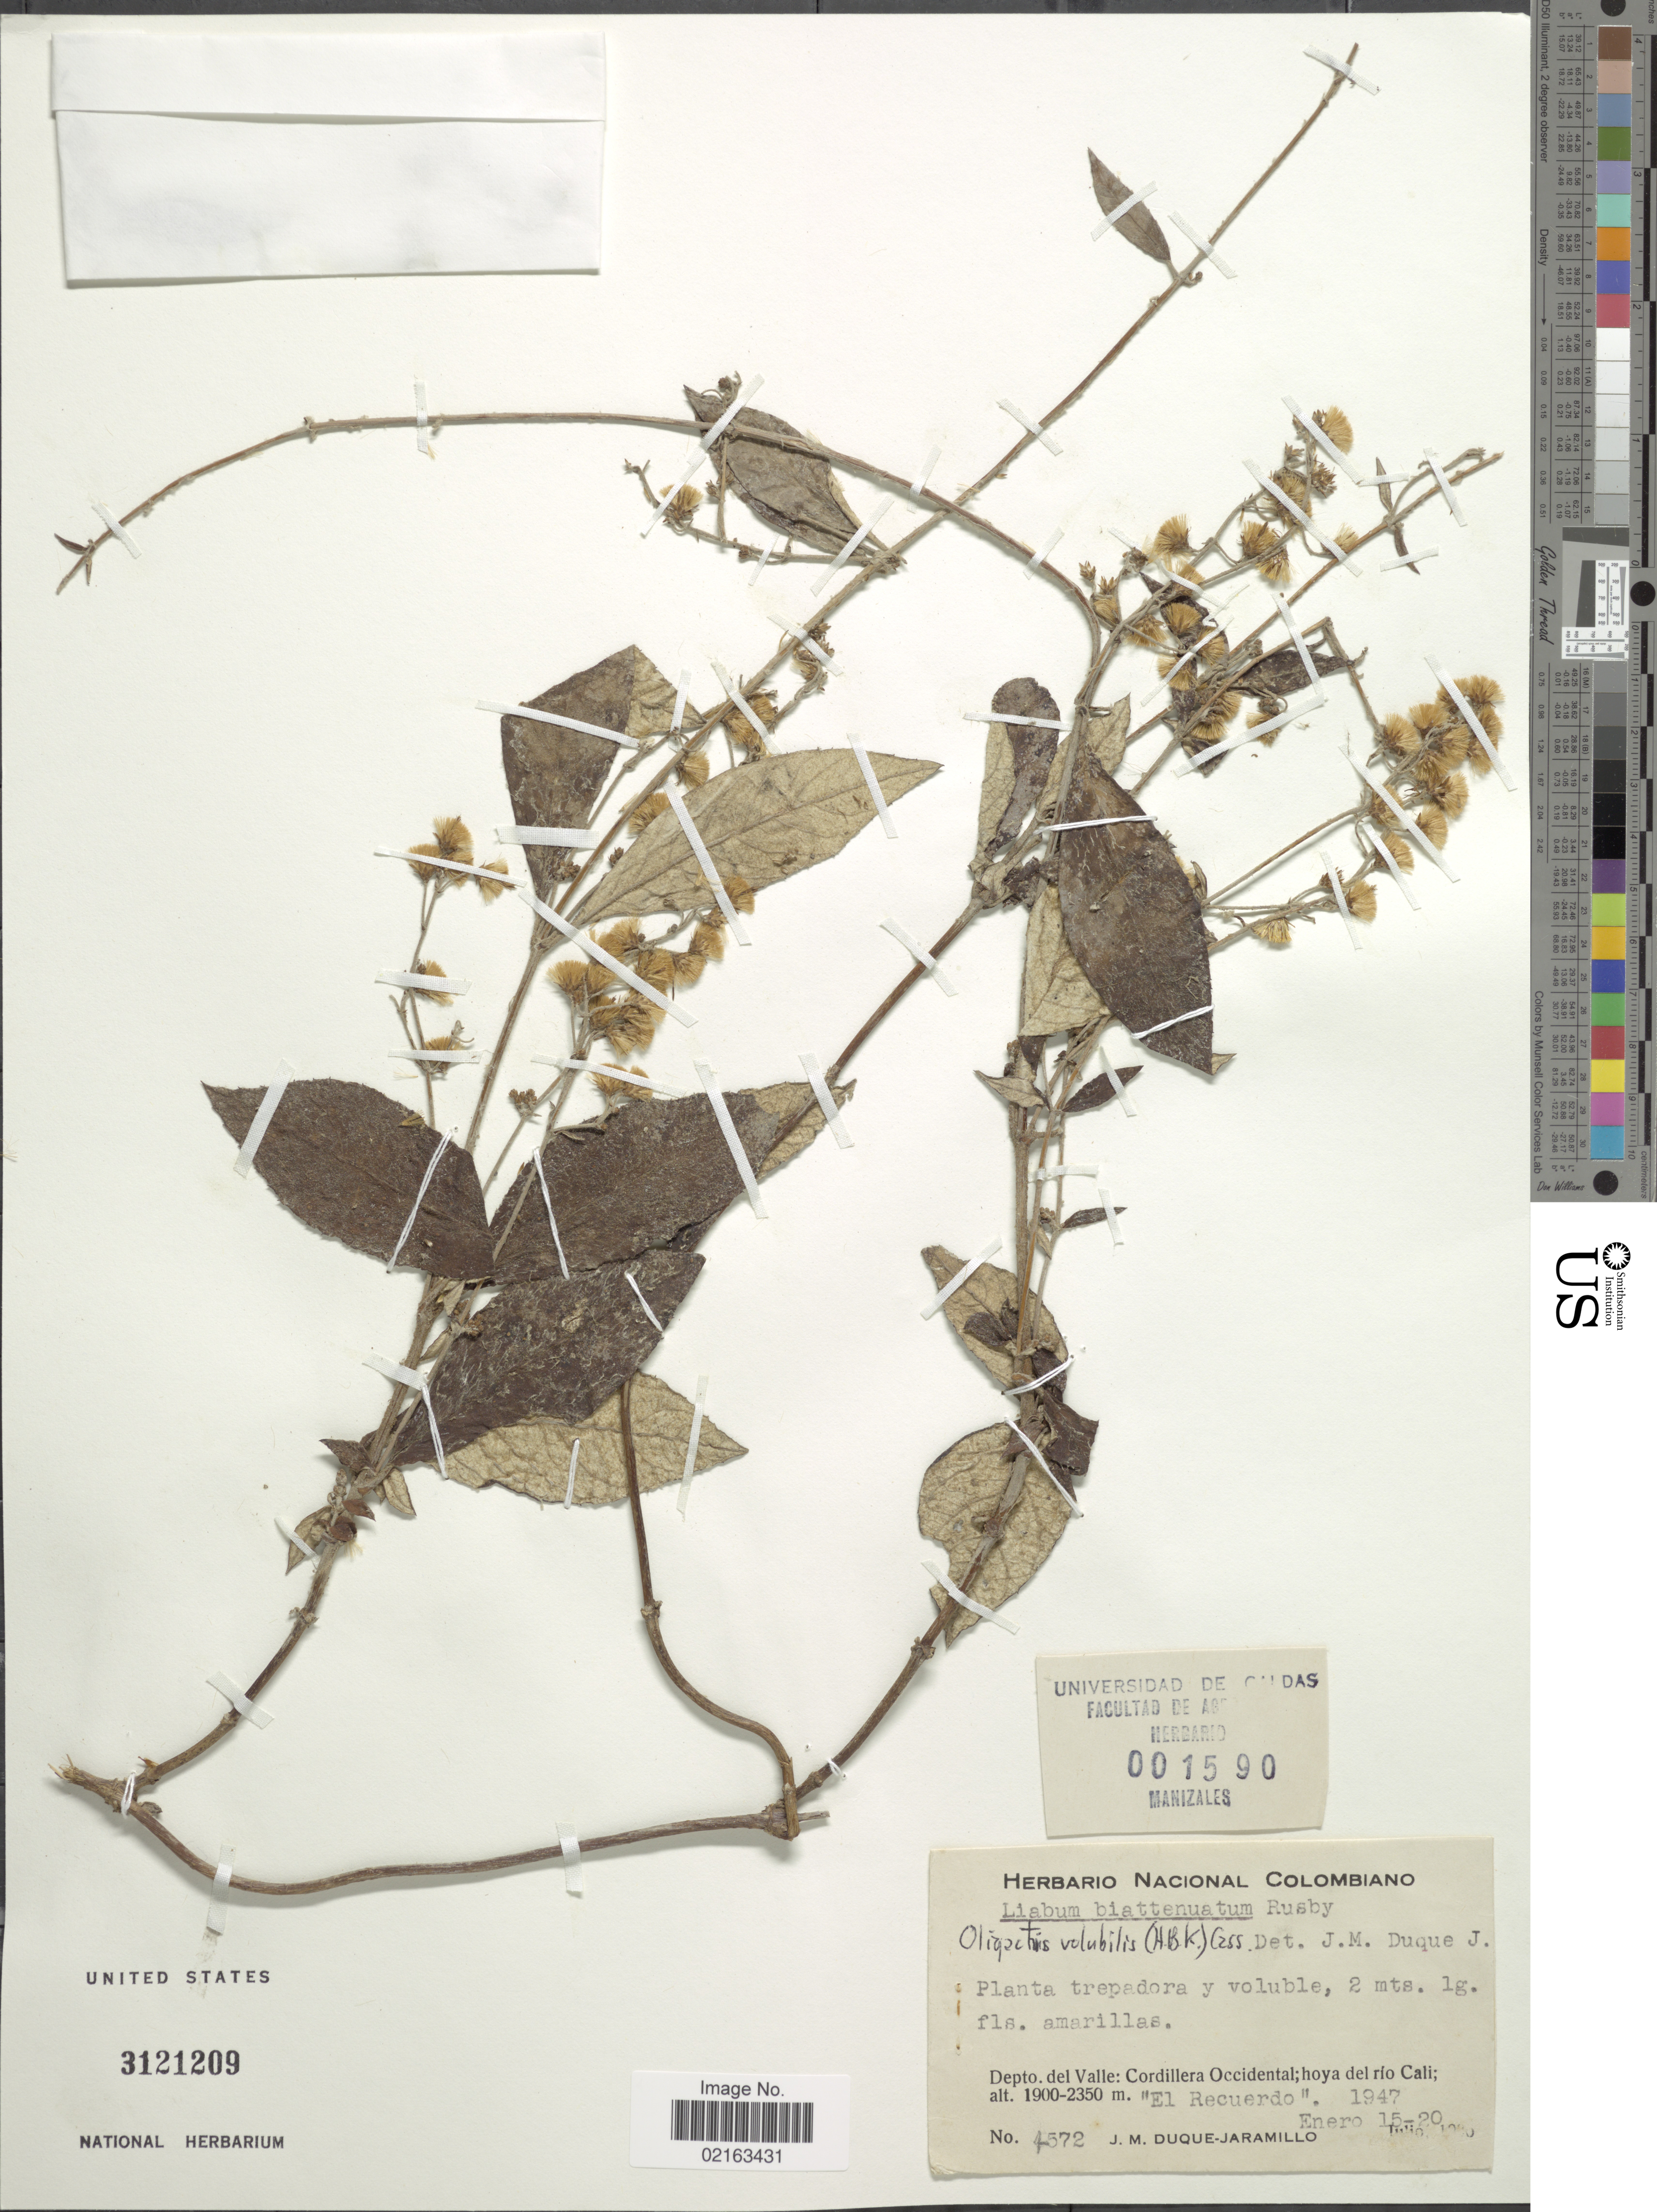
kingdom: Plantae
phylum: Tracheophyta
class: Magnoliopsida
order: Asterales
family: Asteraceae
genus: Oligactis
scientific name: Oligactis volubilis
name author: (Kunth) Cass.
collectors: J. M. Duque Jaramillo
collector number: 4572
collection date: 1947-01-15/1947-01-20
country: Colombia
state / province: Valle del Cauca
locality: Depto. del Valle: Cordillera Occidental; hoya del río Cali. "El Recuerdo"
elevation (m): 1900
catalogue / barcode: US 3121209